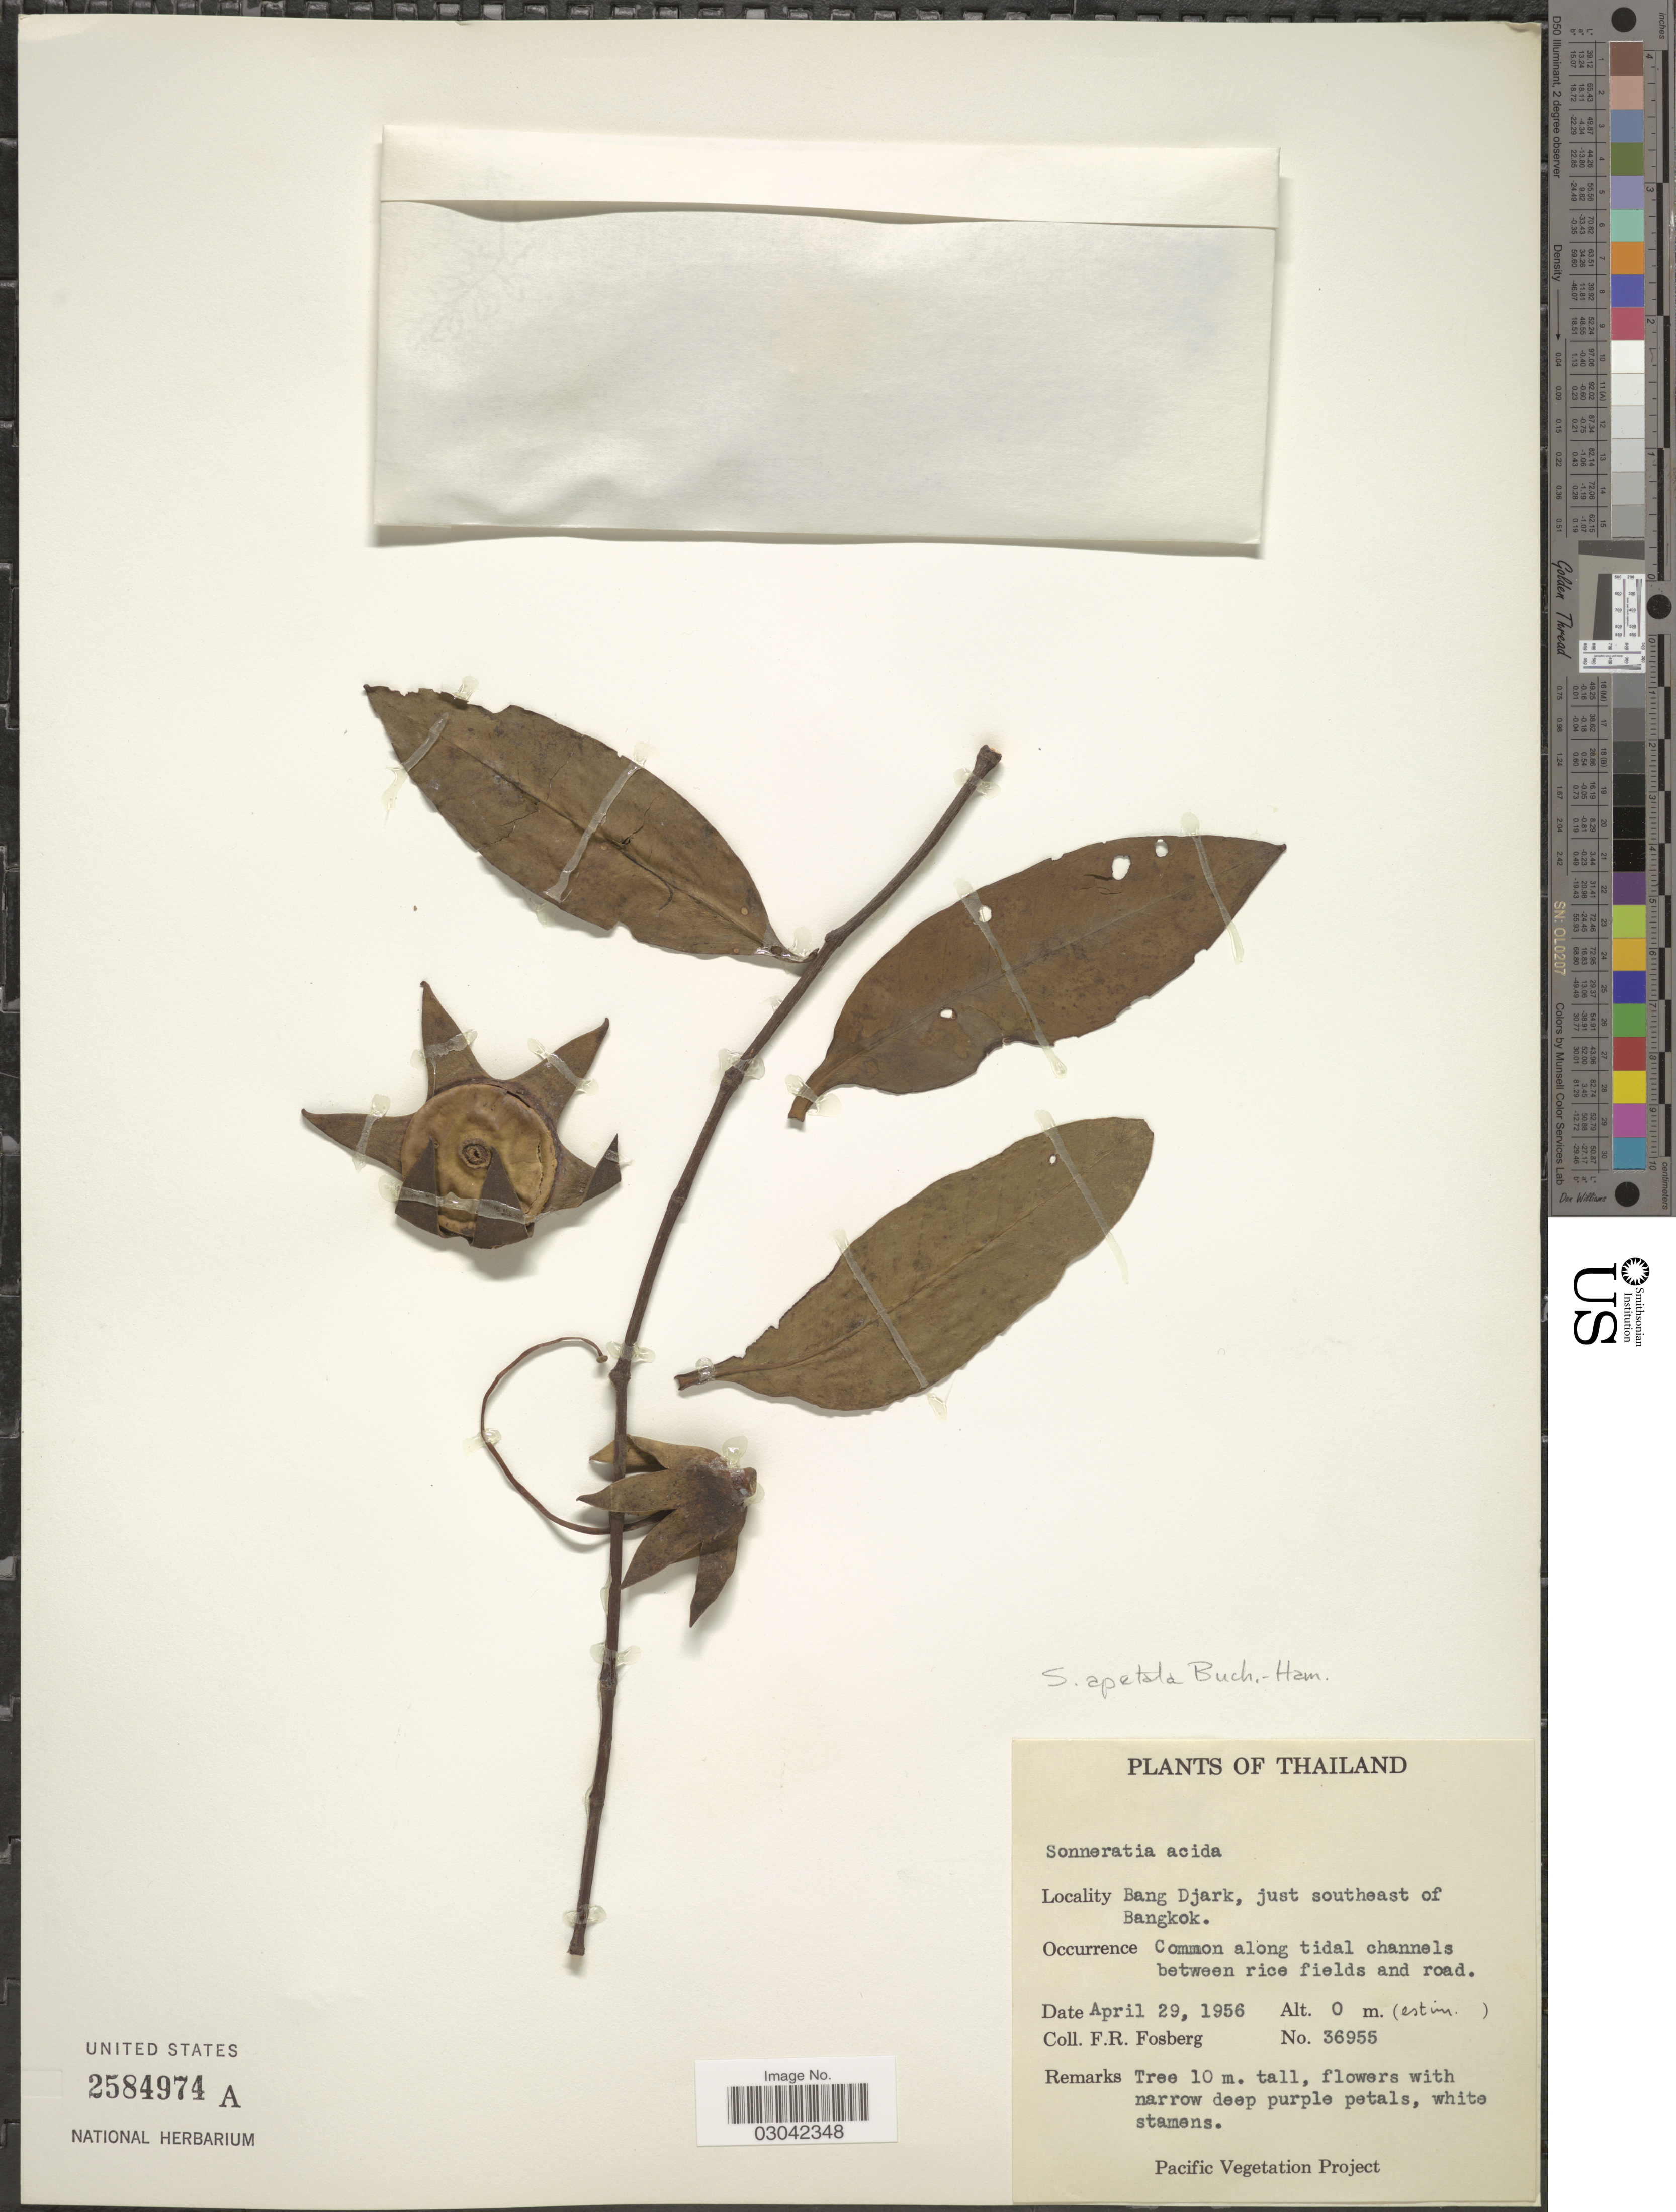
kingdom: Plantae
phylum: Tracheophyta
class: Magnoliopsida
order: Myrtales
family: Lythraceae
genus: Sonneratia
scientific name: Sonneratia apetala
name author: Buch.-Ham.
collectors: F. R. Fosberg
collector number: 36955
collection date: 1956-04-29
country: Thailand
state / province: Bangkok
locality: Bang Djark, just southeast of Bangkok.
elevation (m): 0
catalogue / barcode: US 2584974A